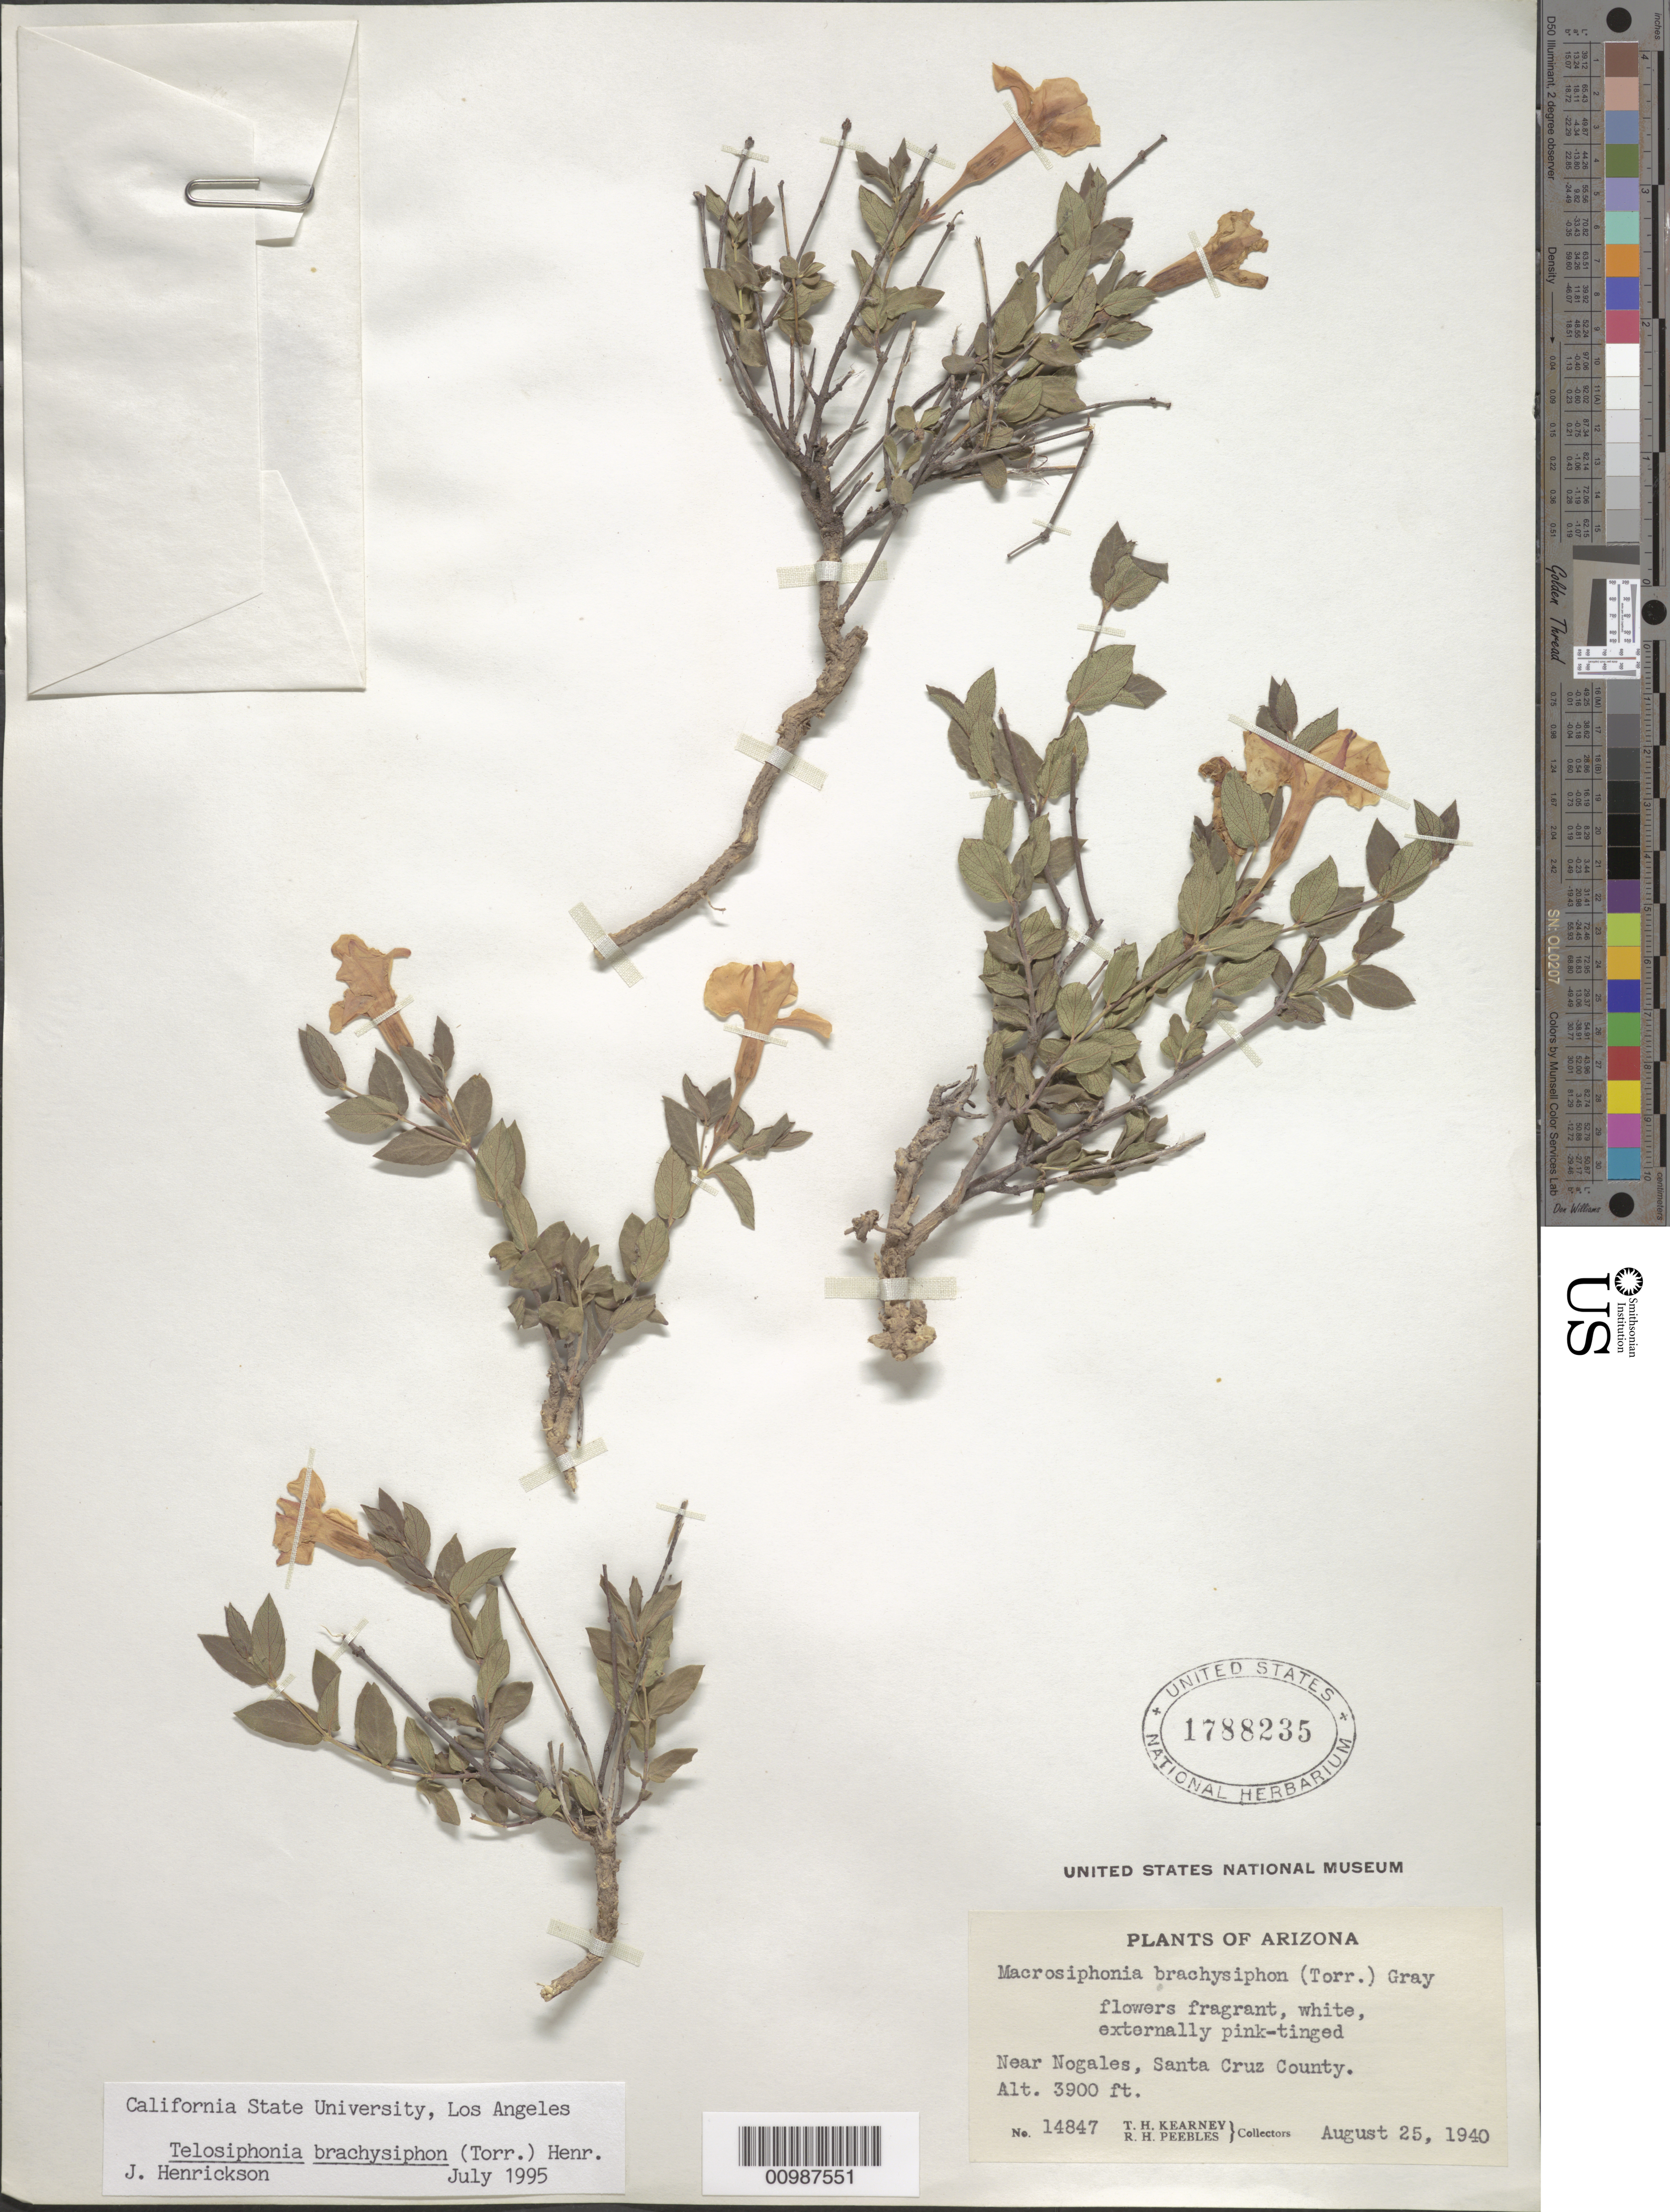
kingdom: Plantae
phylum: Tracheophyta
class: Magnoliopsida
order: Gentianales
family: Apocynaceae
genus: Macrosiphonia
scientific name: Macrosiphonia brachysiphon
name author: (Torr.) A. Gray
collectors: T. H. Kearney & R. H. Peebles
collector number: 14847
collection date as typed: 25 Aug 1940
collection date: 1940-08-25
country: United States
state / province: Arizona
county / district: Santa Cruz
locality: Near Nogales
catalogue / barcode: US 1788235